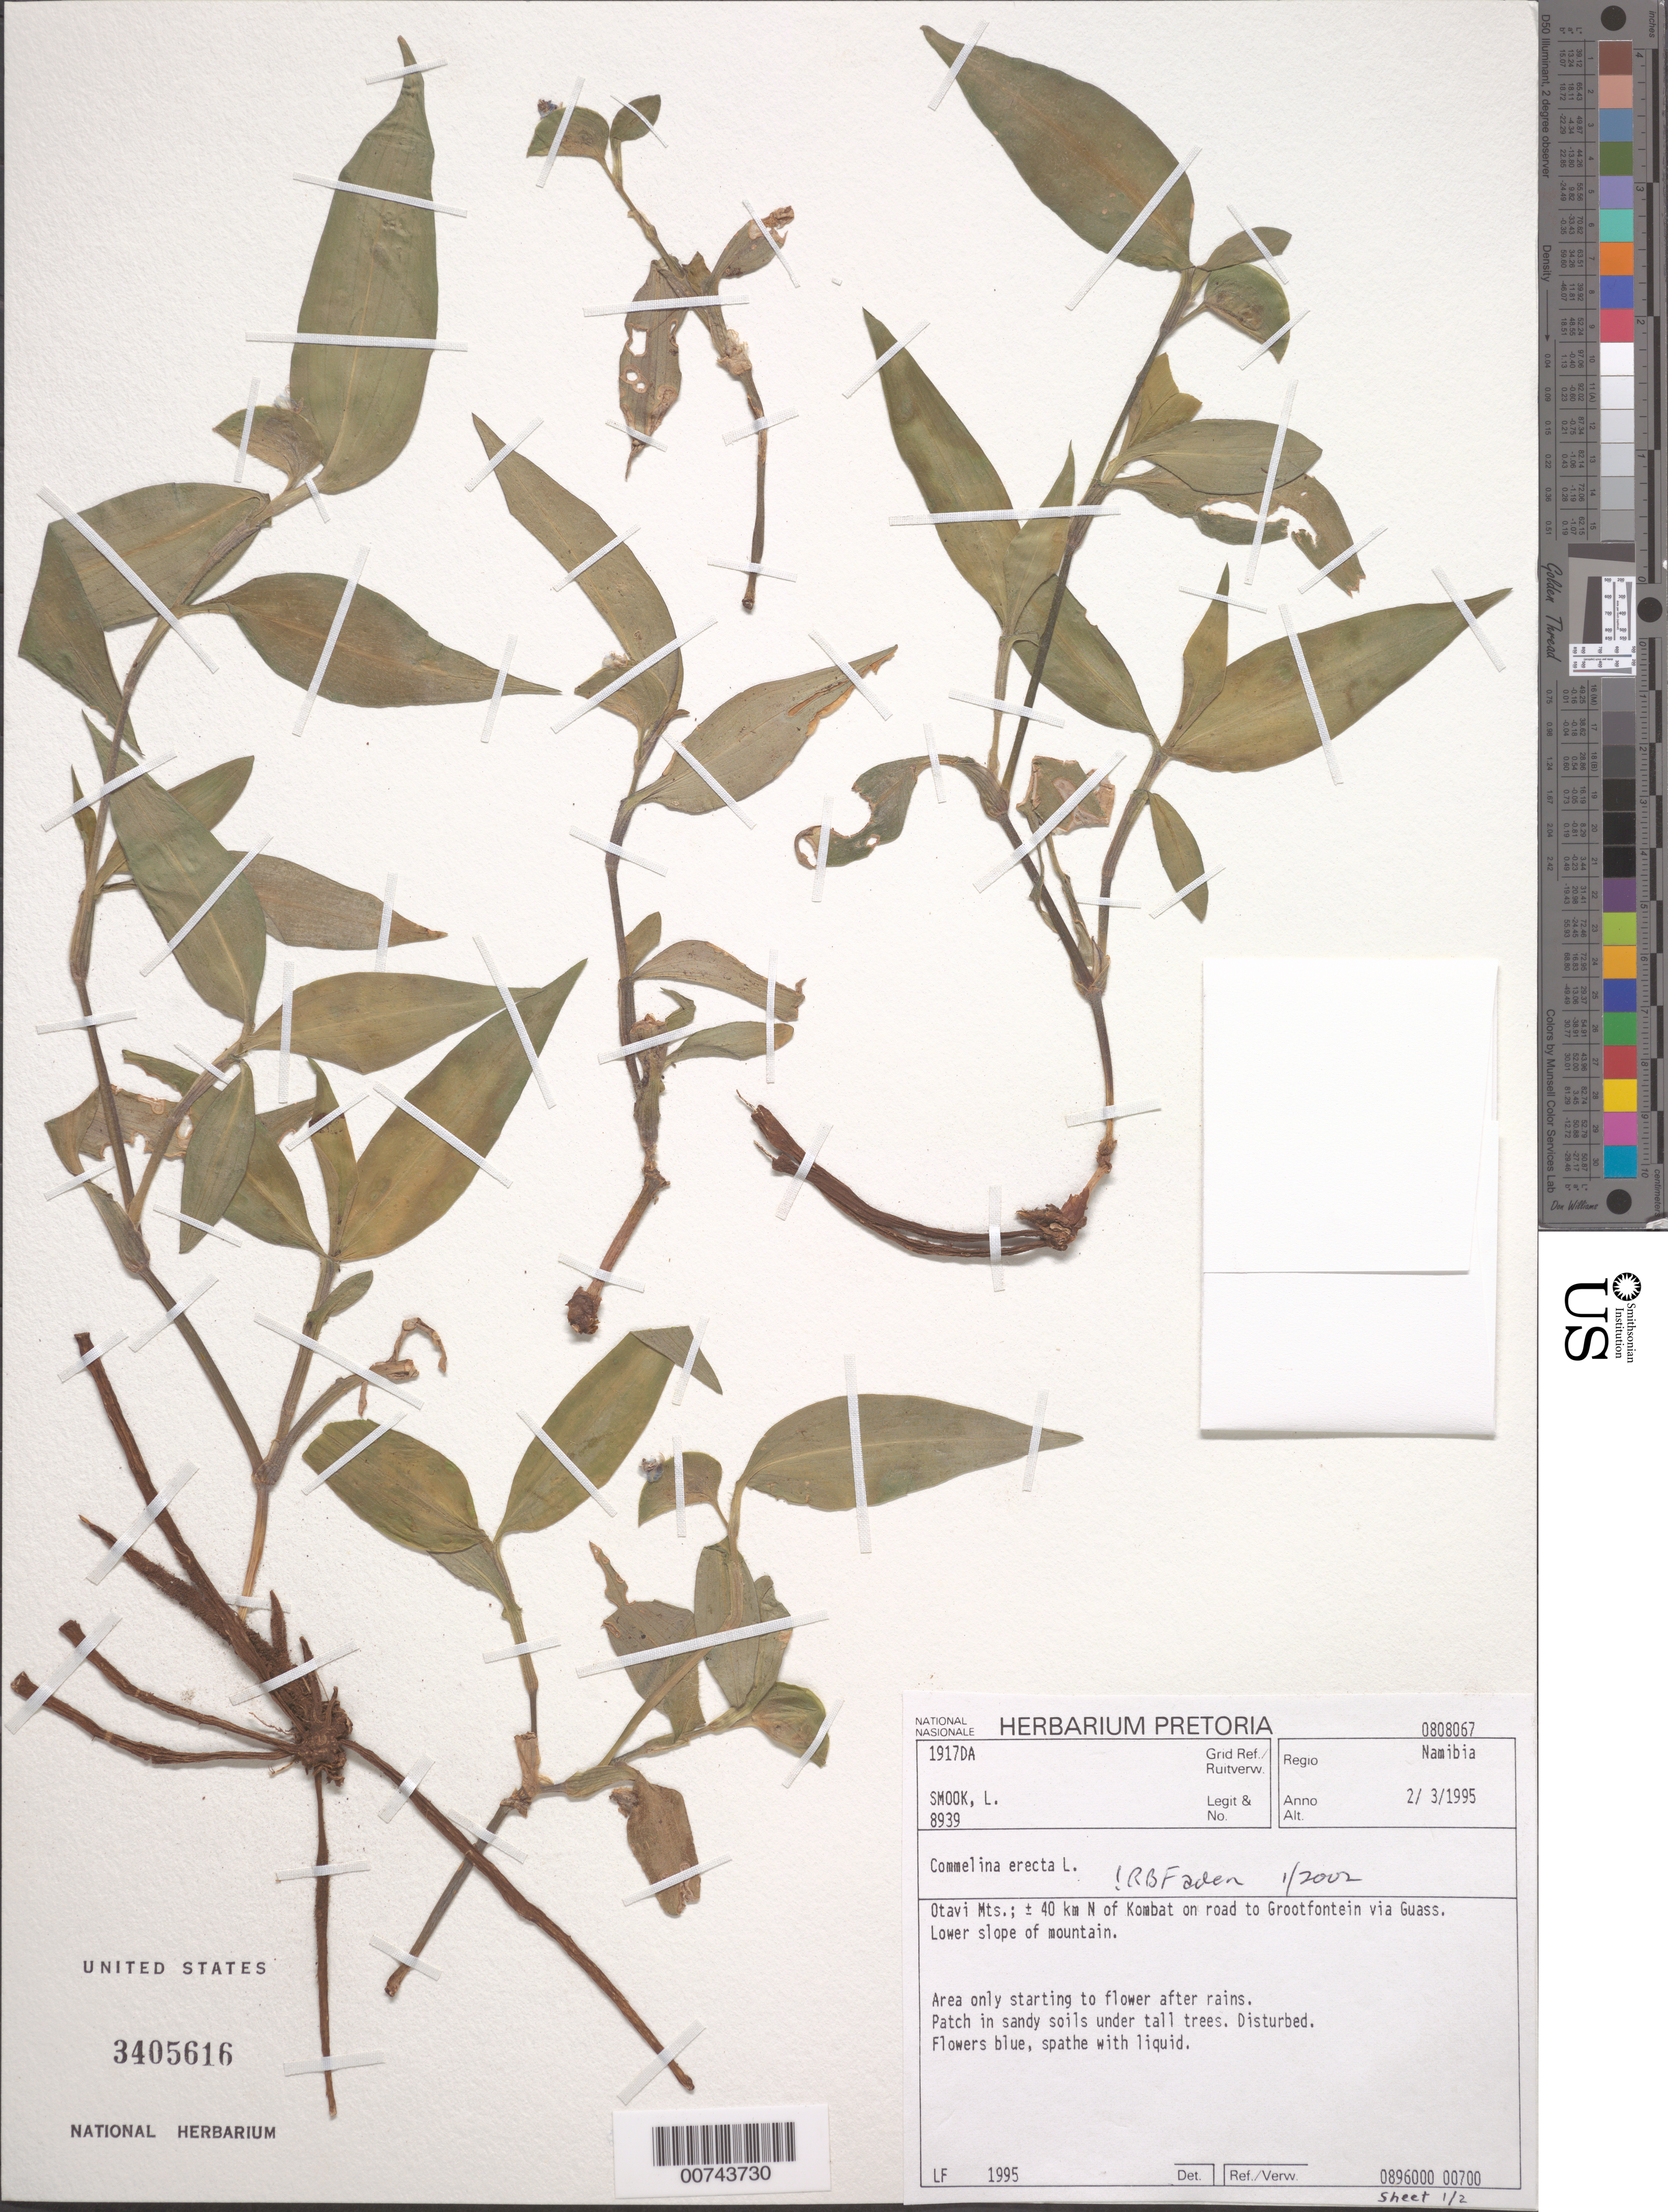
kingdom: Plantae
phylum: Tracheophyta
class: Liliopsida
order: Commelinales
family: Commelinaceae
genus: Commelina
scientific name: Commelina erecta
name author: L.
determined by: Faden, Robert B., (US), Smithsonian Institution - National Museum of Natural History (UNITED STATES)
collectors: L. Smook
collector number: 8939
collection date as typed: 02 Mar 1995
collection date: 1995-03-02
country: Namibia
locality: Otavi Mts, N of Kombat on road to Greatfontein via Guass.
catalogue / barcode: US 3405616